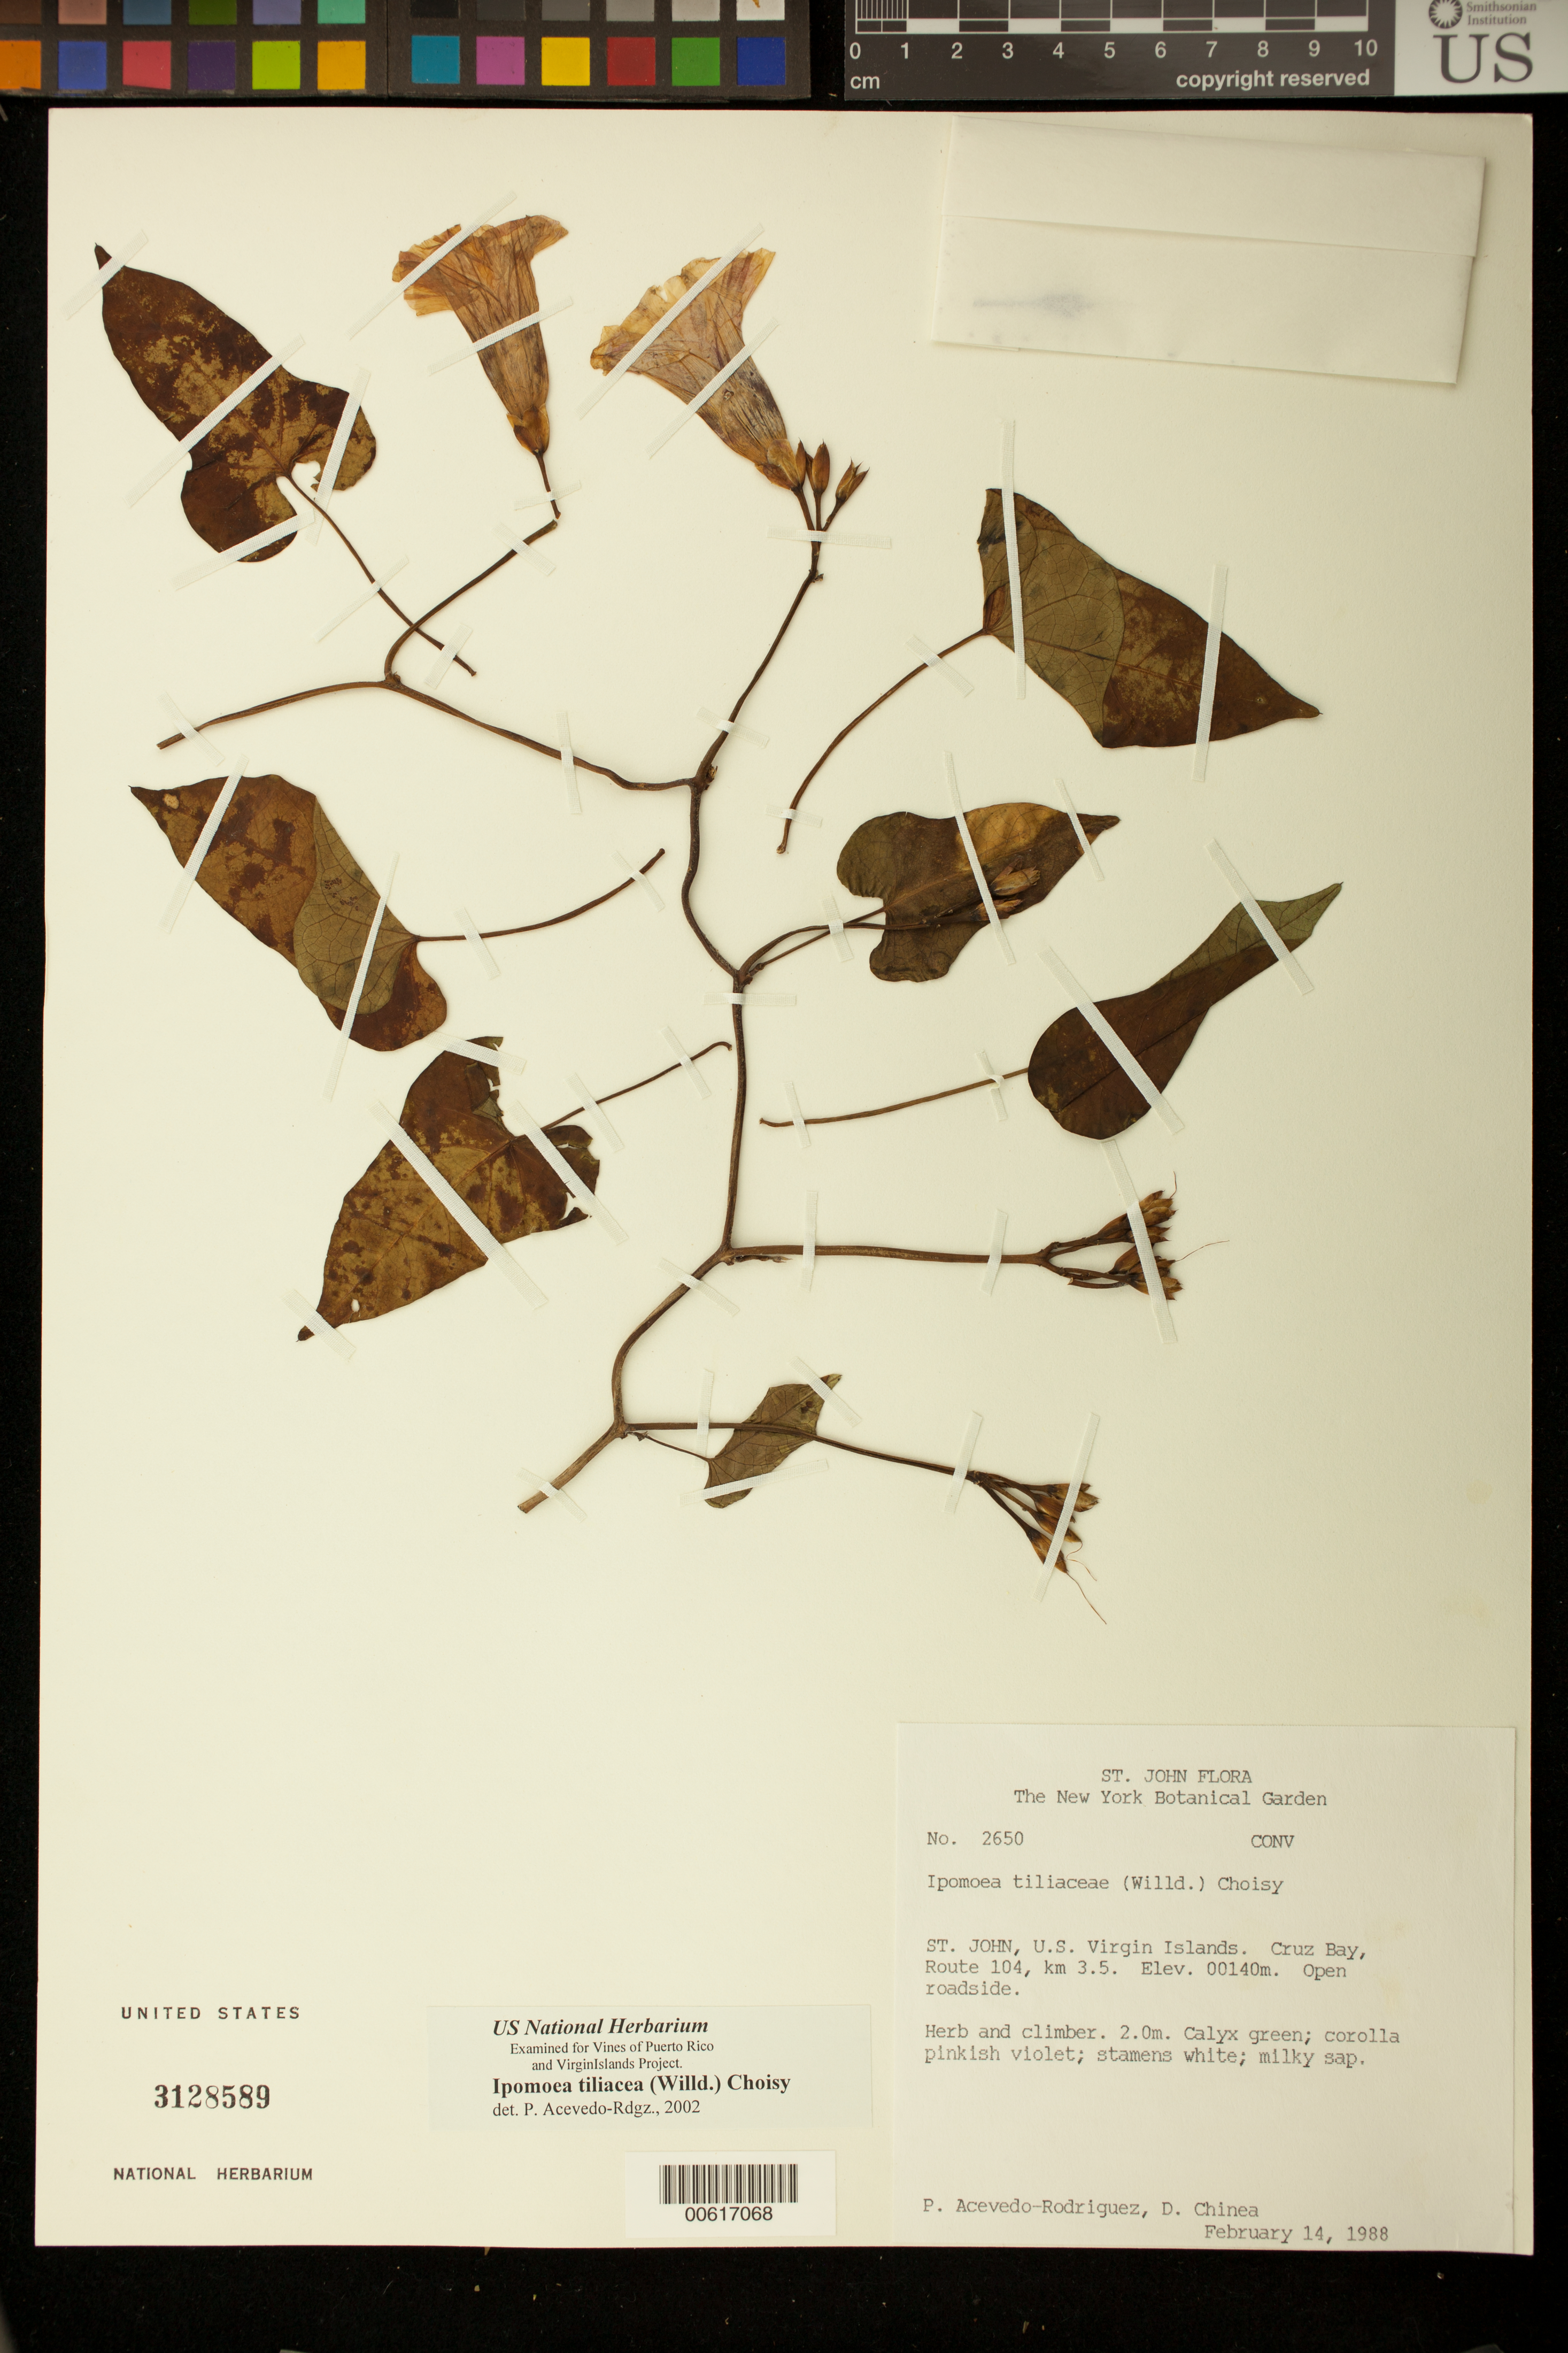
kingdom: Plantae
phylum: Tracheophyta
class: Magnoliopsida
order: Solanales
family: Convolvulaceae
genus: Ipomoea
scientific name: Ipomoea tiliacea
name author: (Willd.) Choisy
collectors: P. Acevedo-Rodr. & D. Chinea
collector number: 2650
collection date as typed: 14 Feb 1988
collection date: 1988-02-14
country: U.S. Virgin Islands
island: St. John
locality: Route 104, km 3.5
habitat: Open roadside.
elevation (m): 140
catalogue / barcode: US 3128589